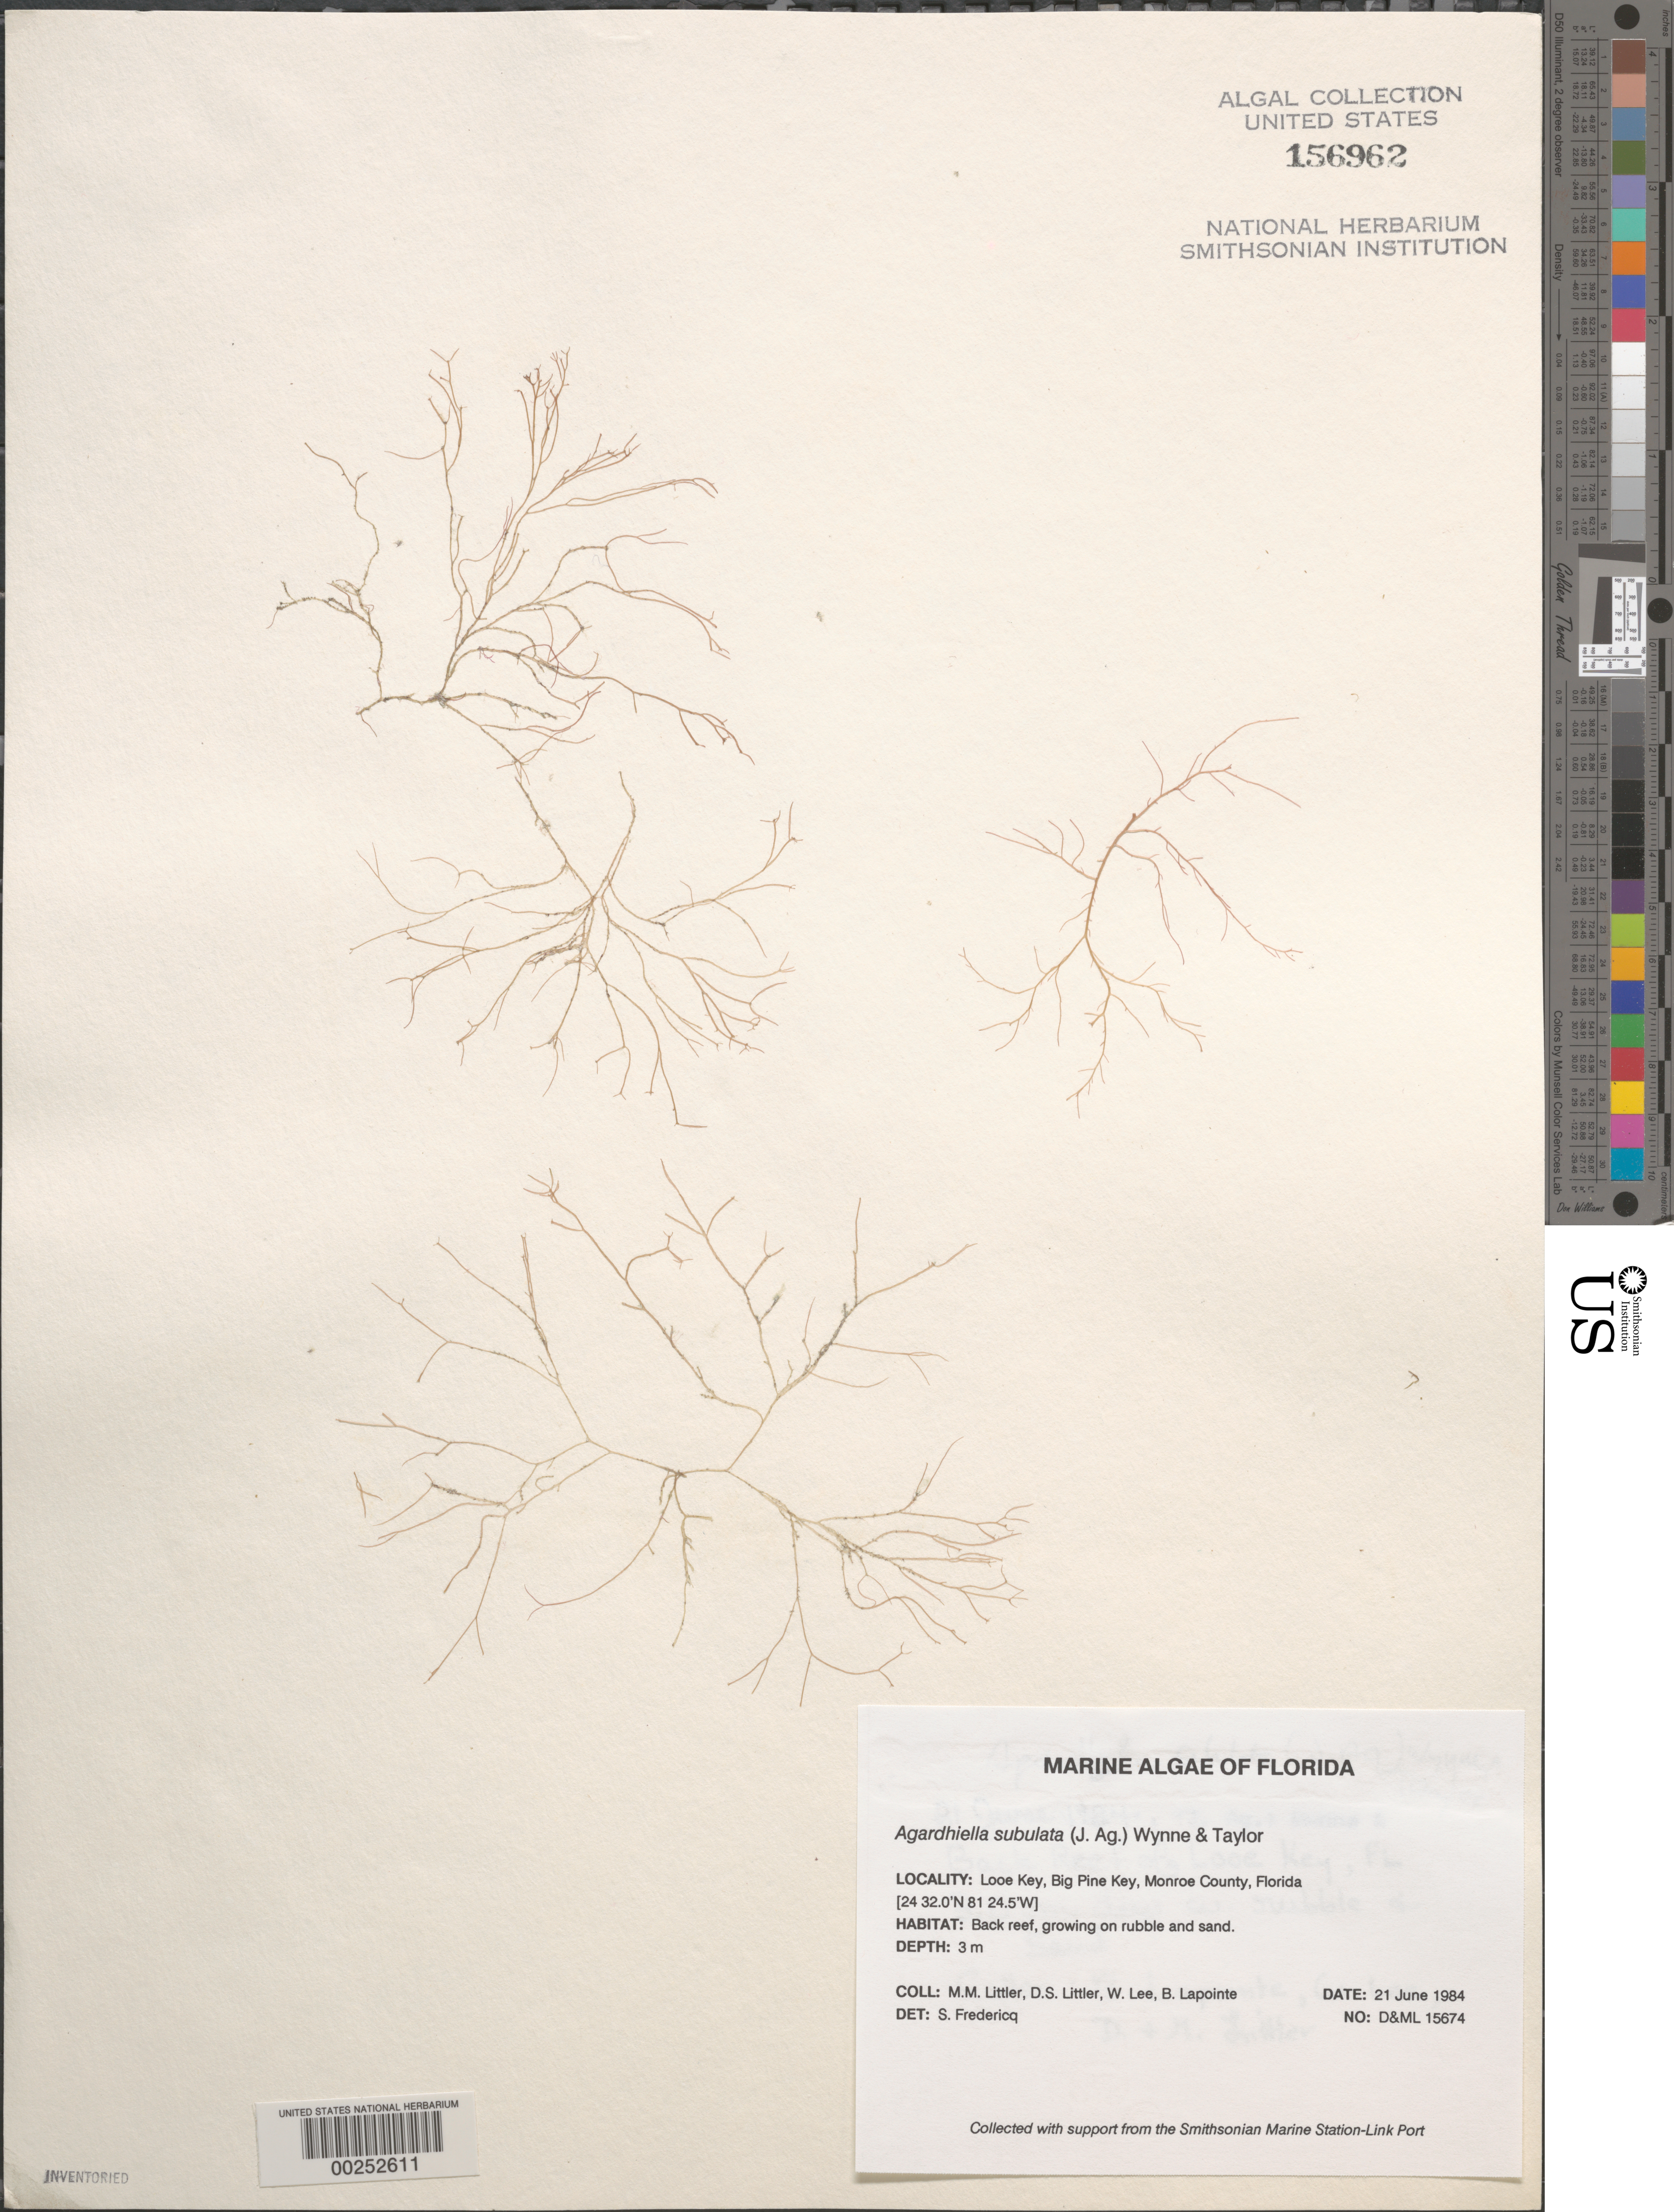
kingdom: Plantae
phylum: Rhodophyta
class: Florideophyceae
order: Gigartinales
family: Solieriaceae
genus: Agardhiella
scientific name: Agardhiella subulata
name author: (C. Agardh) G.T.Kraft & M.J. Wynne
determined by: Fredericq, S.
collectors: M. M. Littler, D. S. Littler, W. Lee & B. Lapointe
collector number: D&ML 15674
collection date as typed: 21 Jun 1984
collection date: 1984-06-21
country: United States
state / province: Florida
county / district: Monroe County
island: Looe Key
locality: Looe Key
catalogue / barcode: US 156962